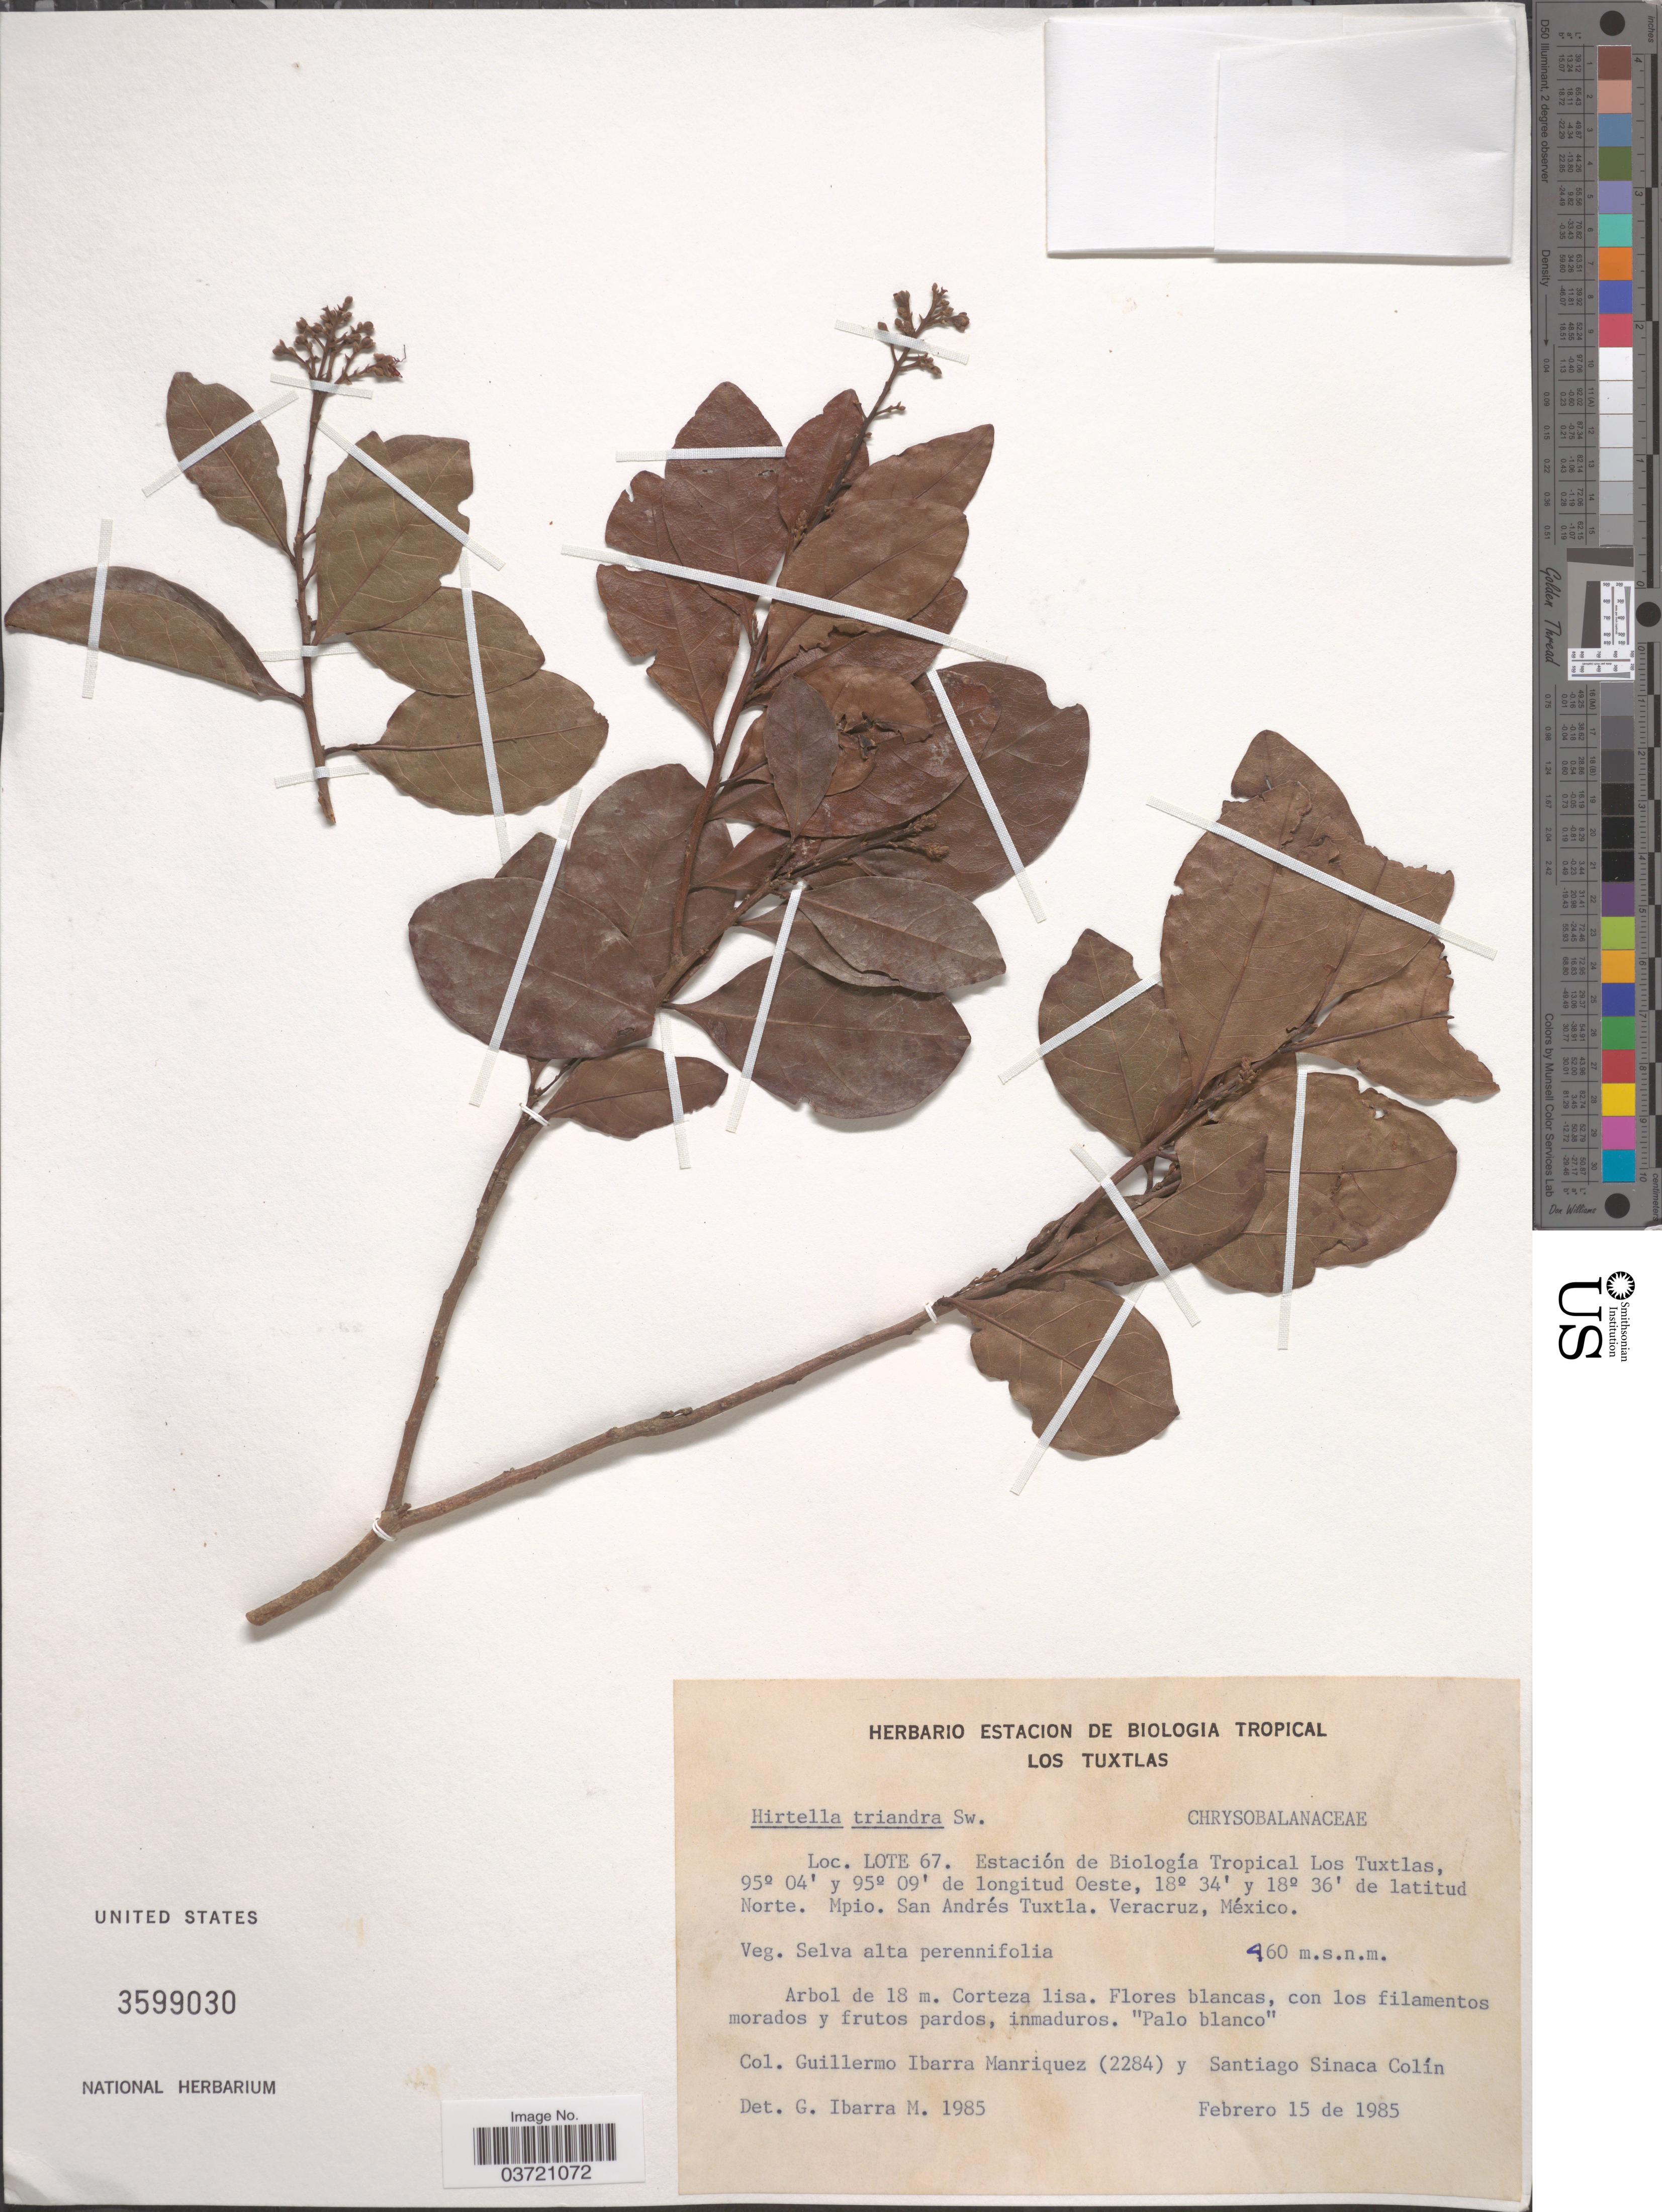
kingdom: Plantae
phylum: Tracheophyta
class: Magnoliopsida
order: Malpighiales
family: Chrysobalanaceae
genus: Hirtella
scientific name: Hirtella triandra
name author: Sw.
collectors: G. Ibarra M. & S. Sinaca-Colin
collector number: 2284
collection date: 1985-02-15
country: Mexico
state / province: Veracruz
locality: Lote 67. Estación de Biología Tropical Los Tuxtlas. Mpio. San Andrés Tuxtla. Veracruz.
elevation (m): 460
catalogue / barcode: US 3599030